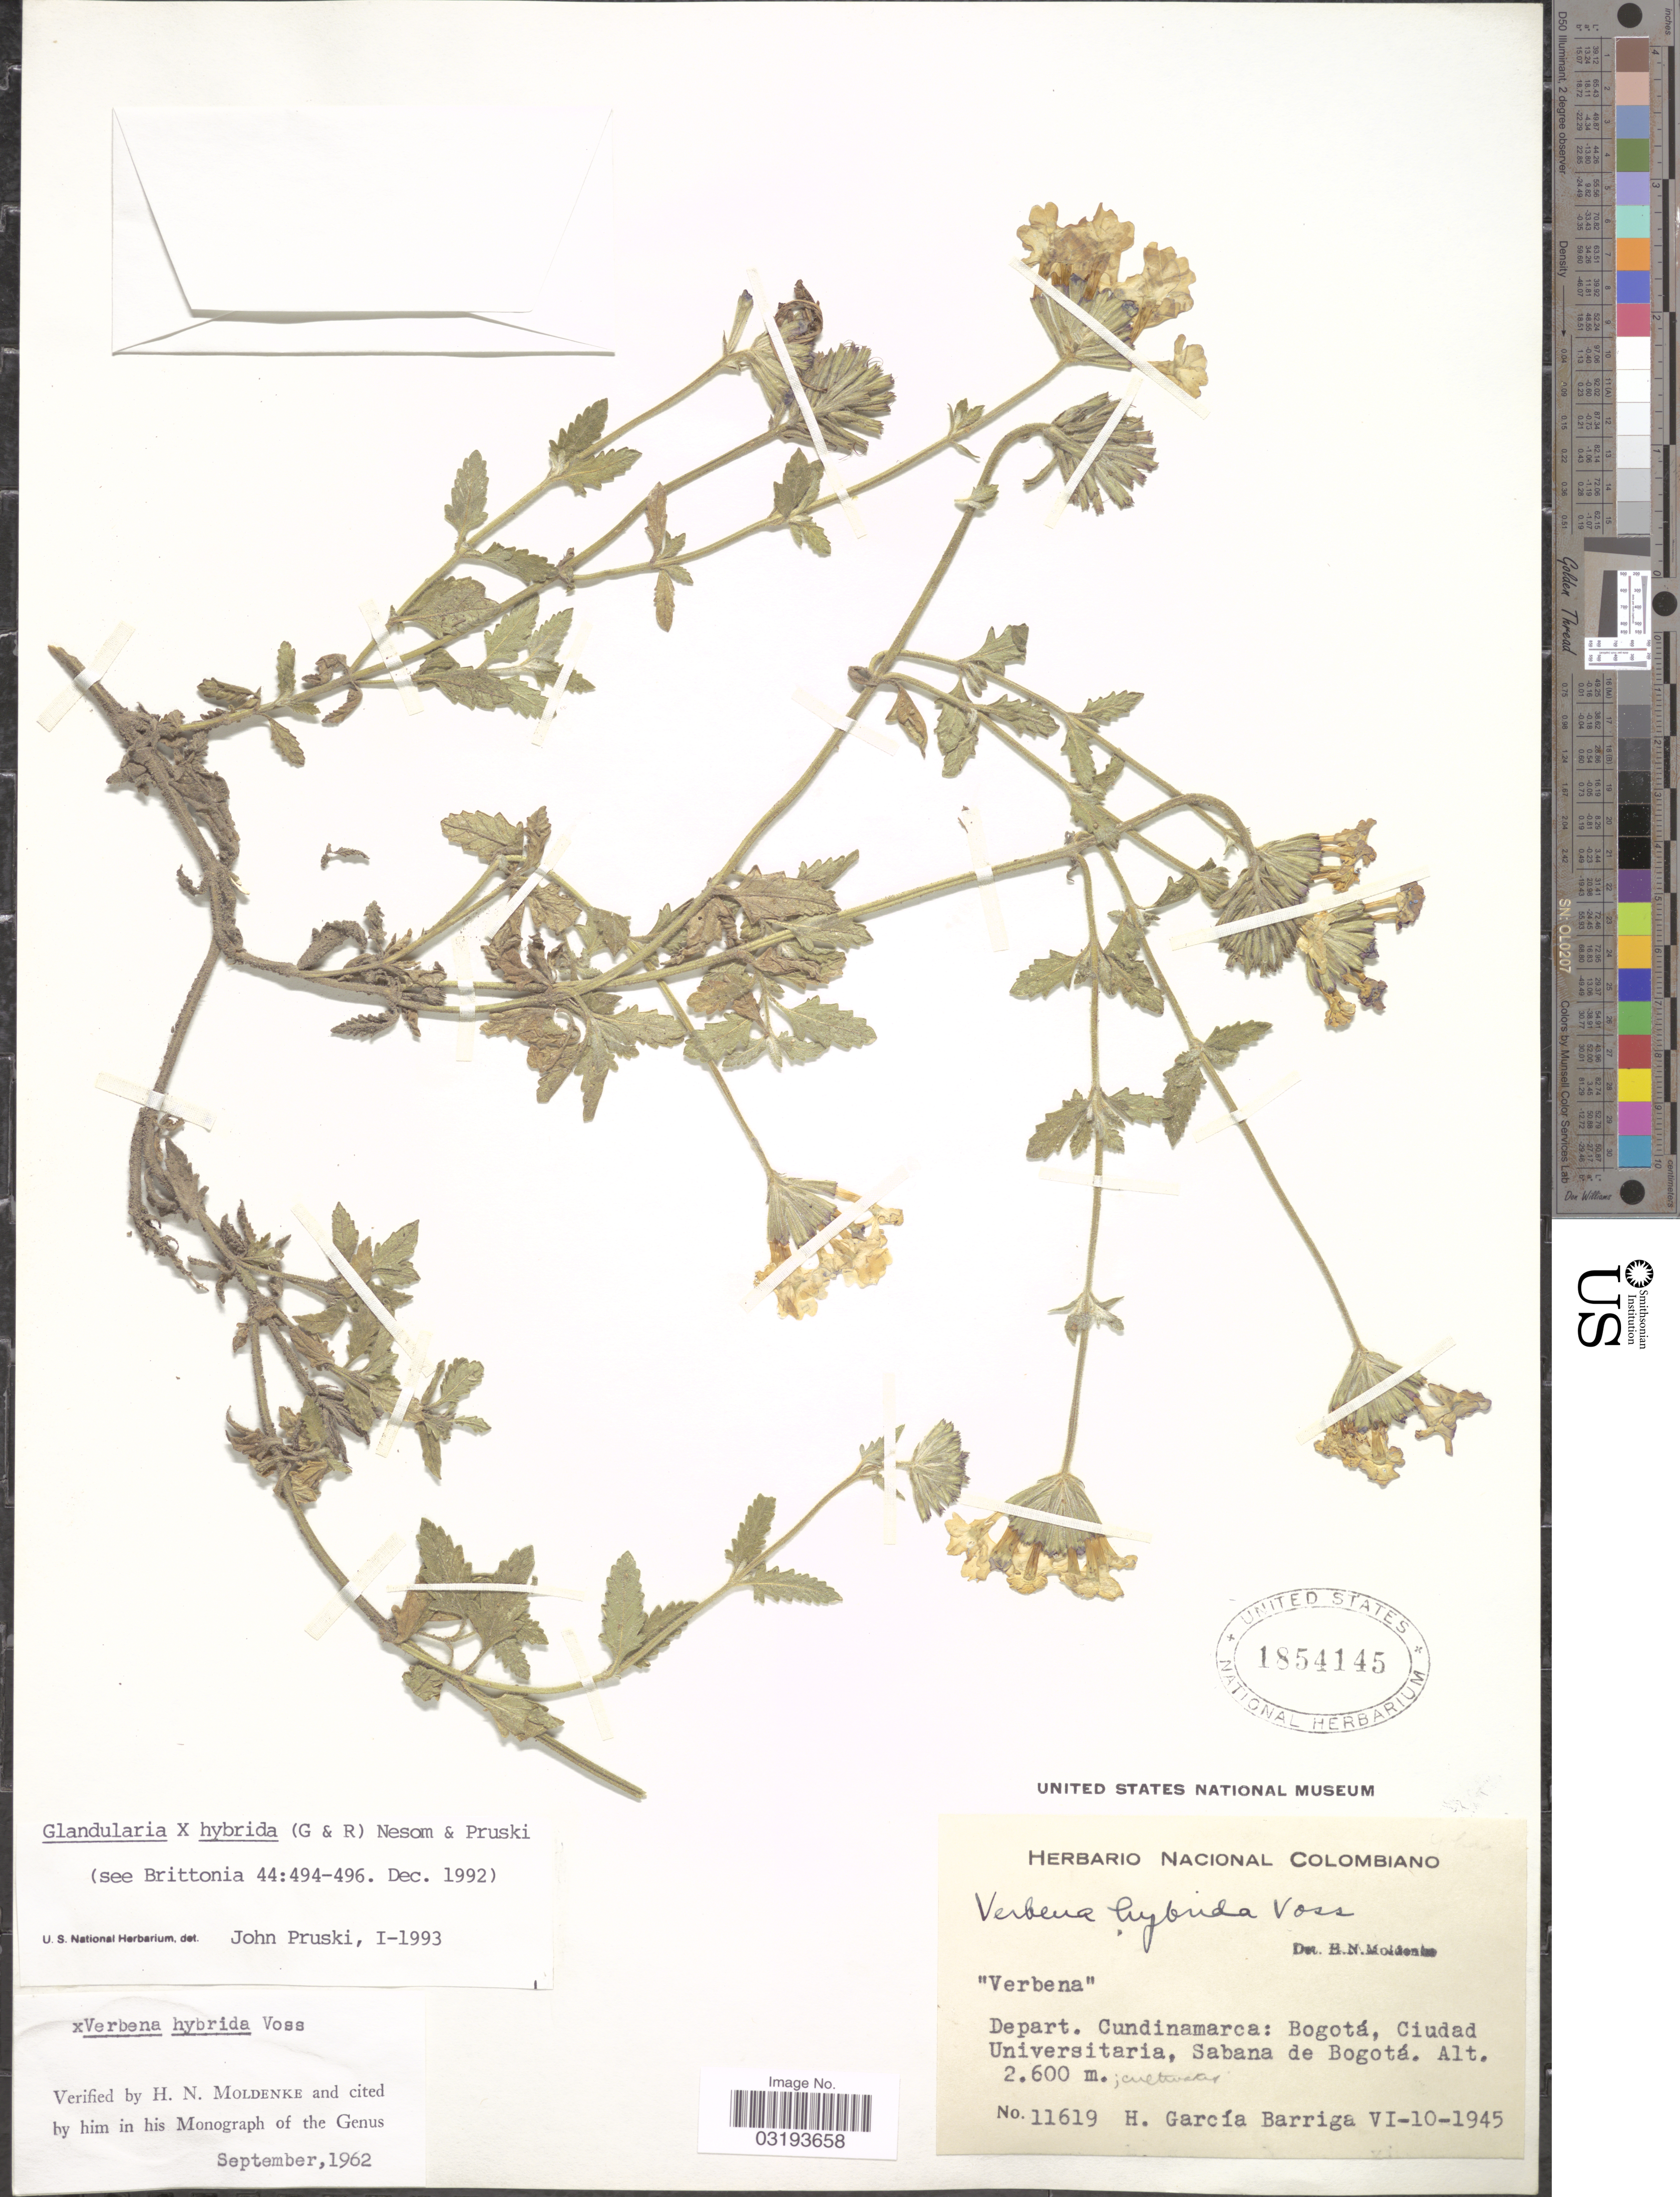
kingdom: Plantae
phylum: Tracheophyta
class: Magnoliopsida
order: Lamiales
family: Verbenaceae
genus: Verbena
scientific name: Verbena hybrida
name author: Groenland & Rümpler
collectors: H. García Barriga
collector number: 11619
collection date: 1945-06-10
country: Colombia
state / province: Cundinamarca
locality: Depart. Cundinamarca: Bogotá, Ciudad Universitaria, Sabana de Bogotá.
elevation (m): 2600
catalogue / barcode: US 1854145